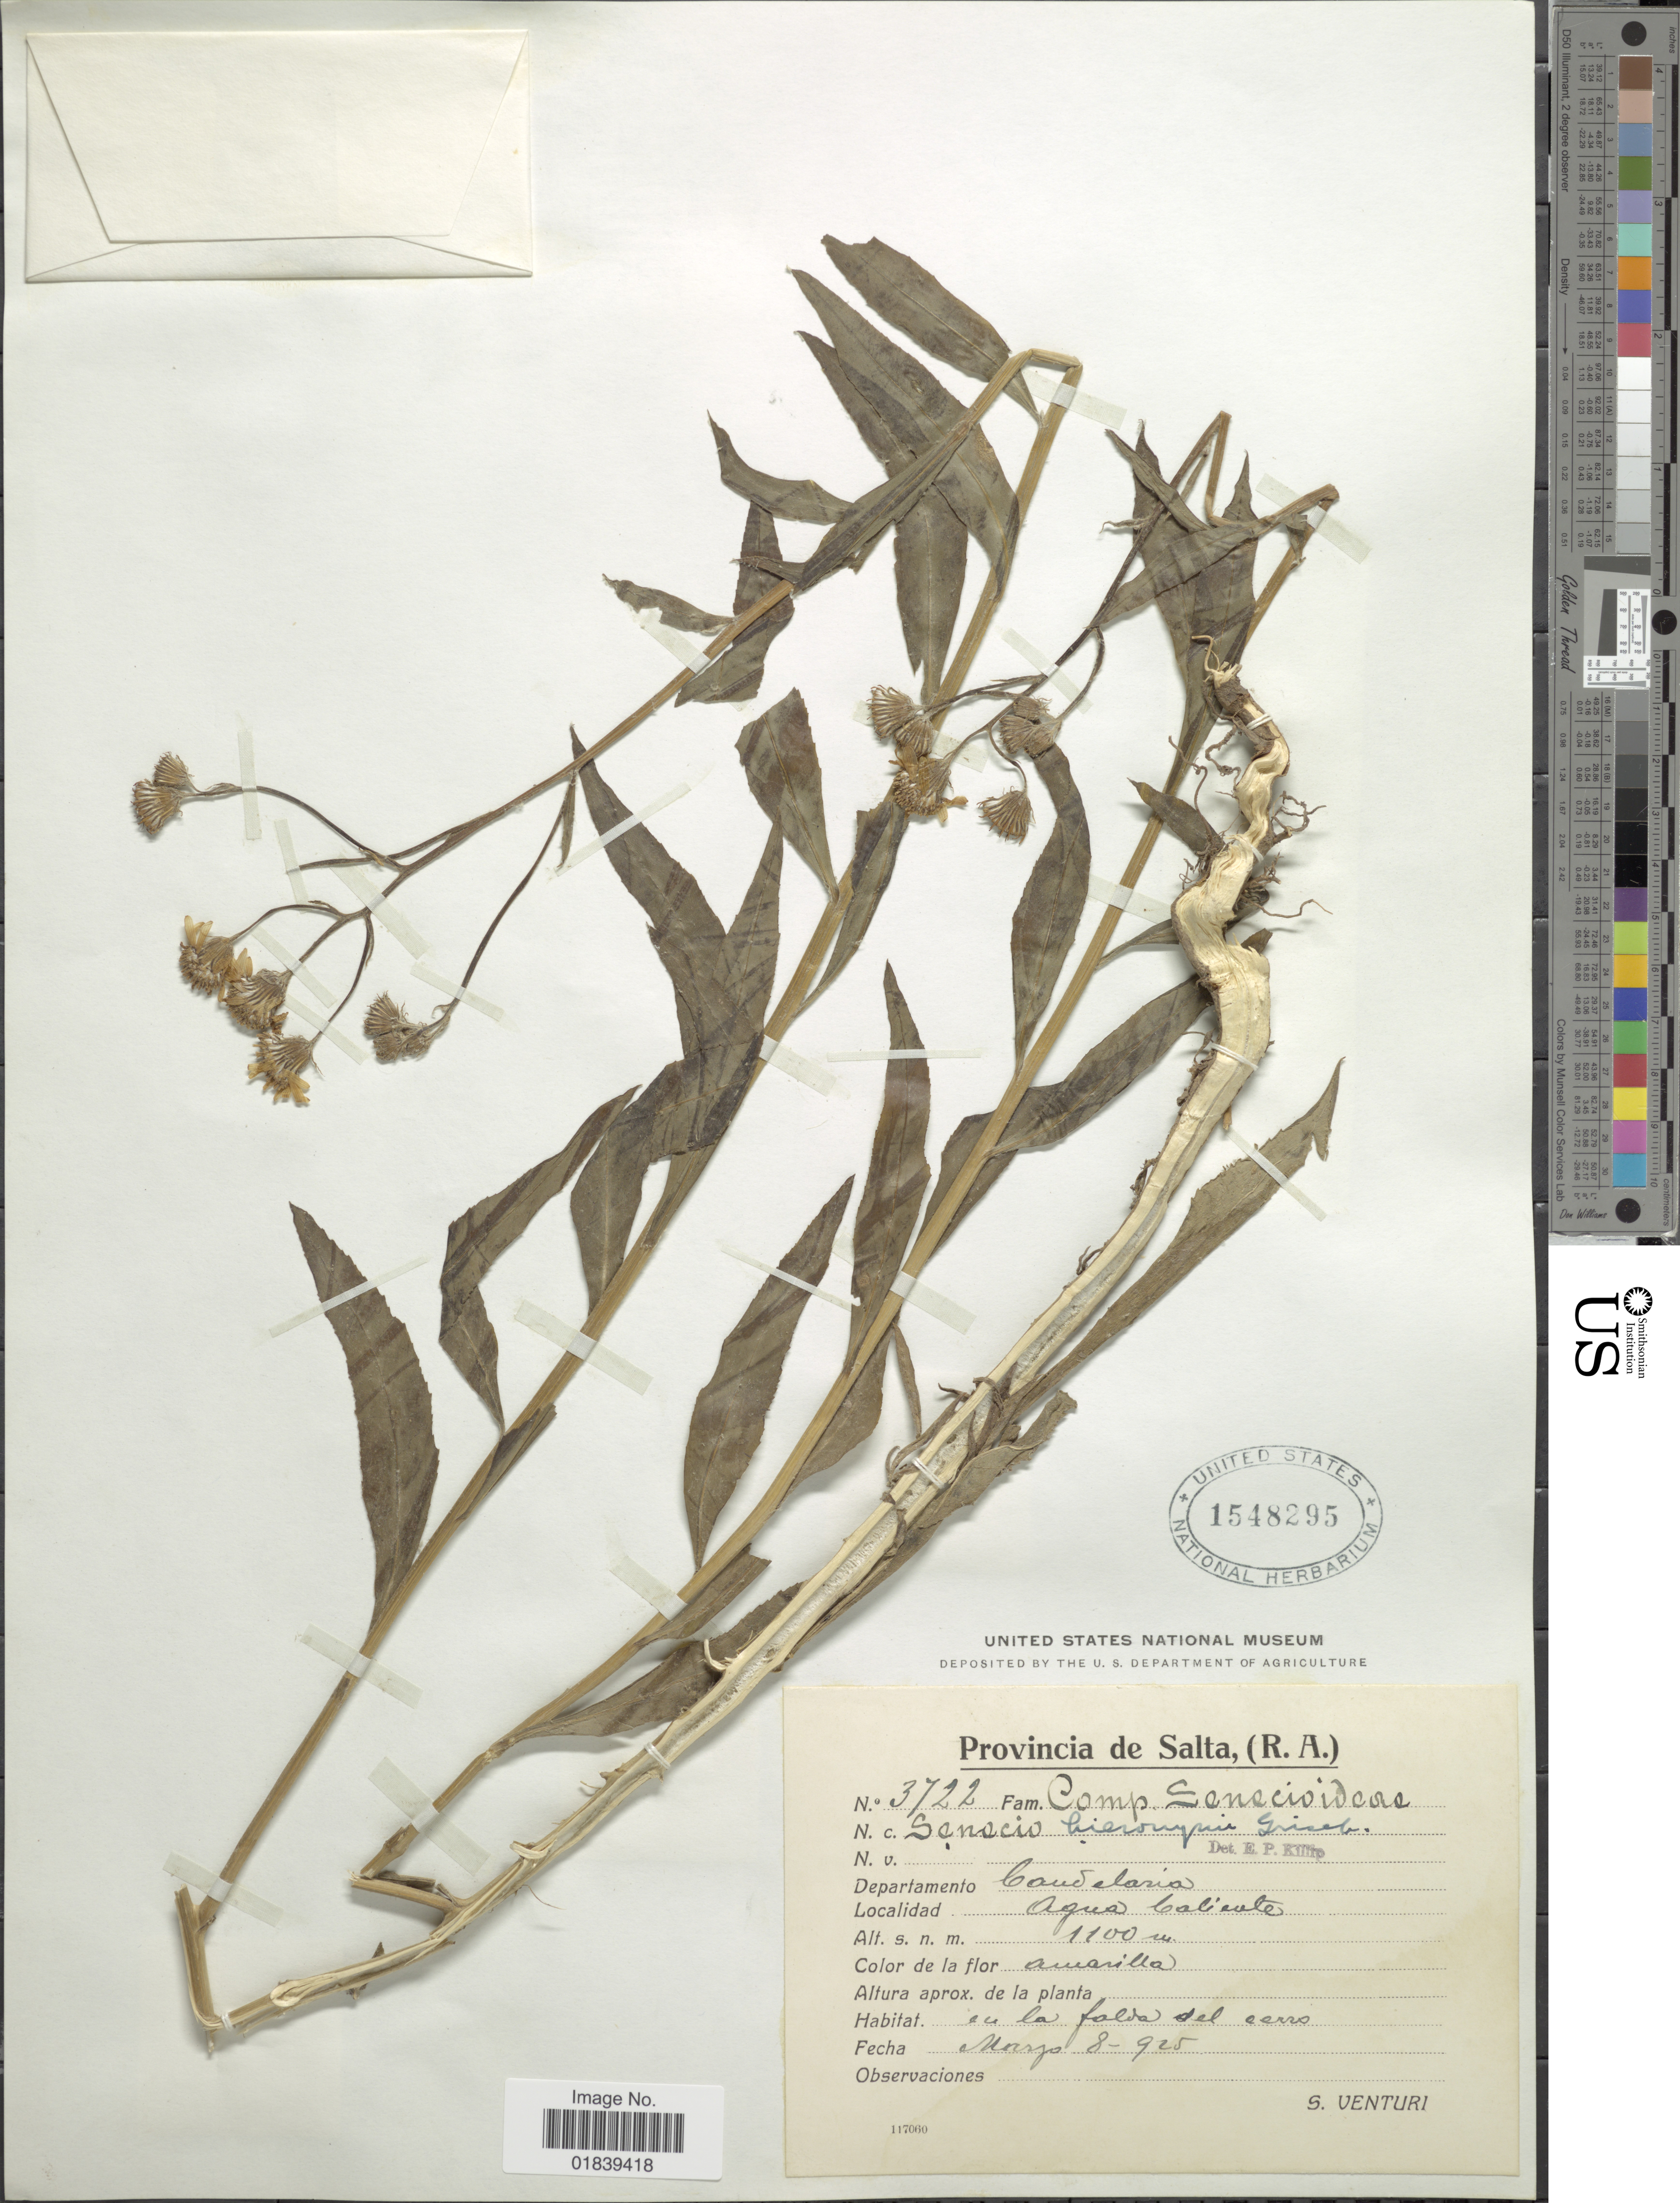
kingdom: Plantae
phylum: Tracheophyta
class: Magnoliopsida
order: Asterales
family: Asteraceae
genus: Senecio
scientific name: Senecio hieronymi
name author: Griseb.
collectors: S. Venturi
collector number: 3722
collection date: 1925-03-08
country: Argentina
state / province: Salta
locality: Departamento Candelaria, Agua Caliente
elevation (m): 1100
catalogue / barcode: US 1548295